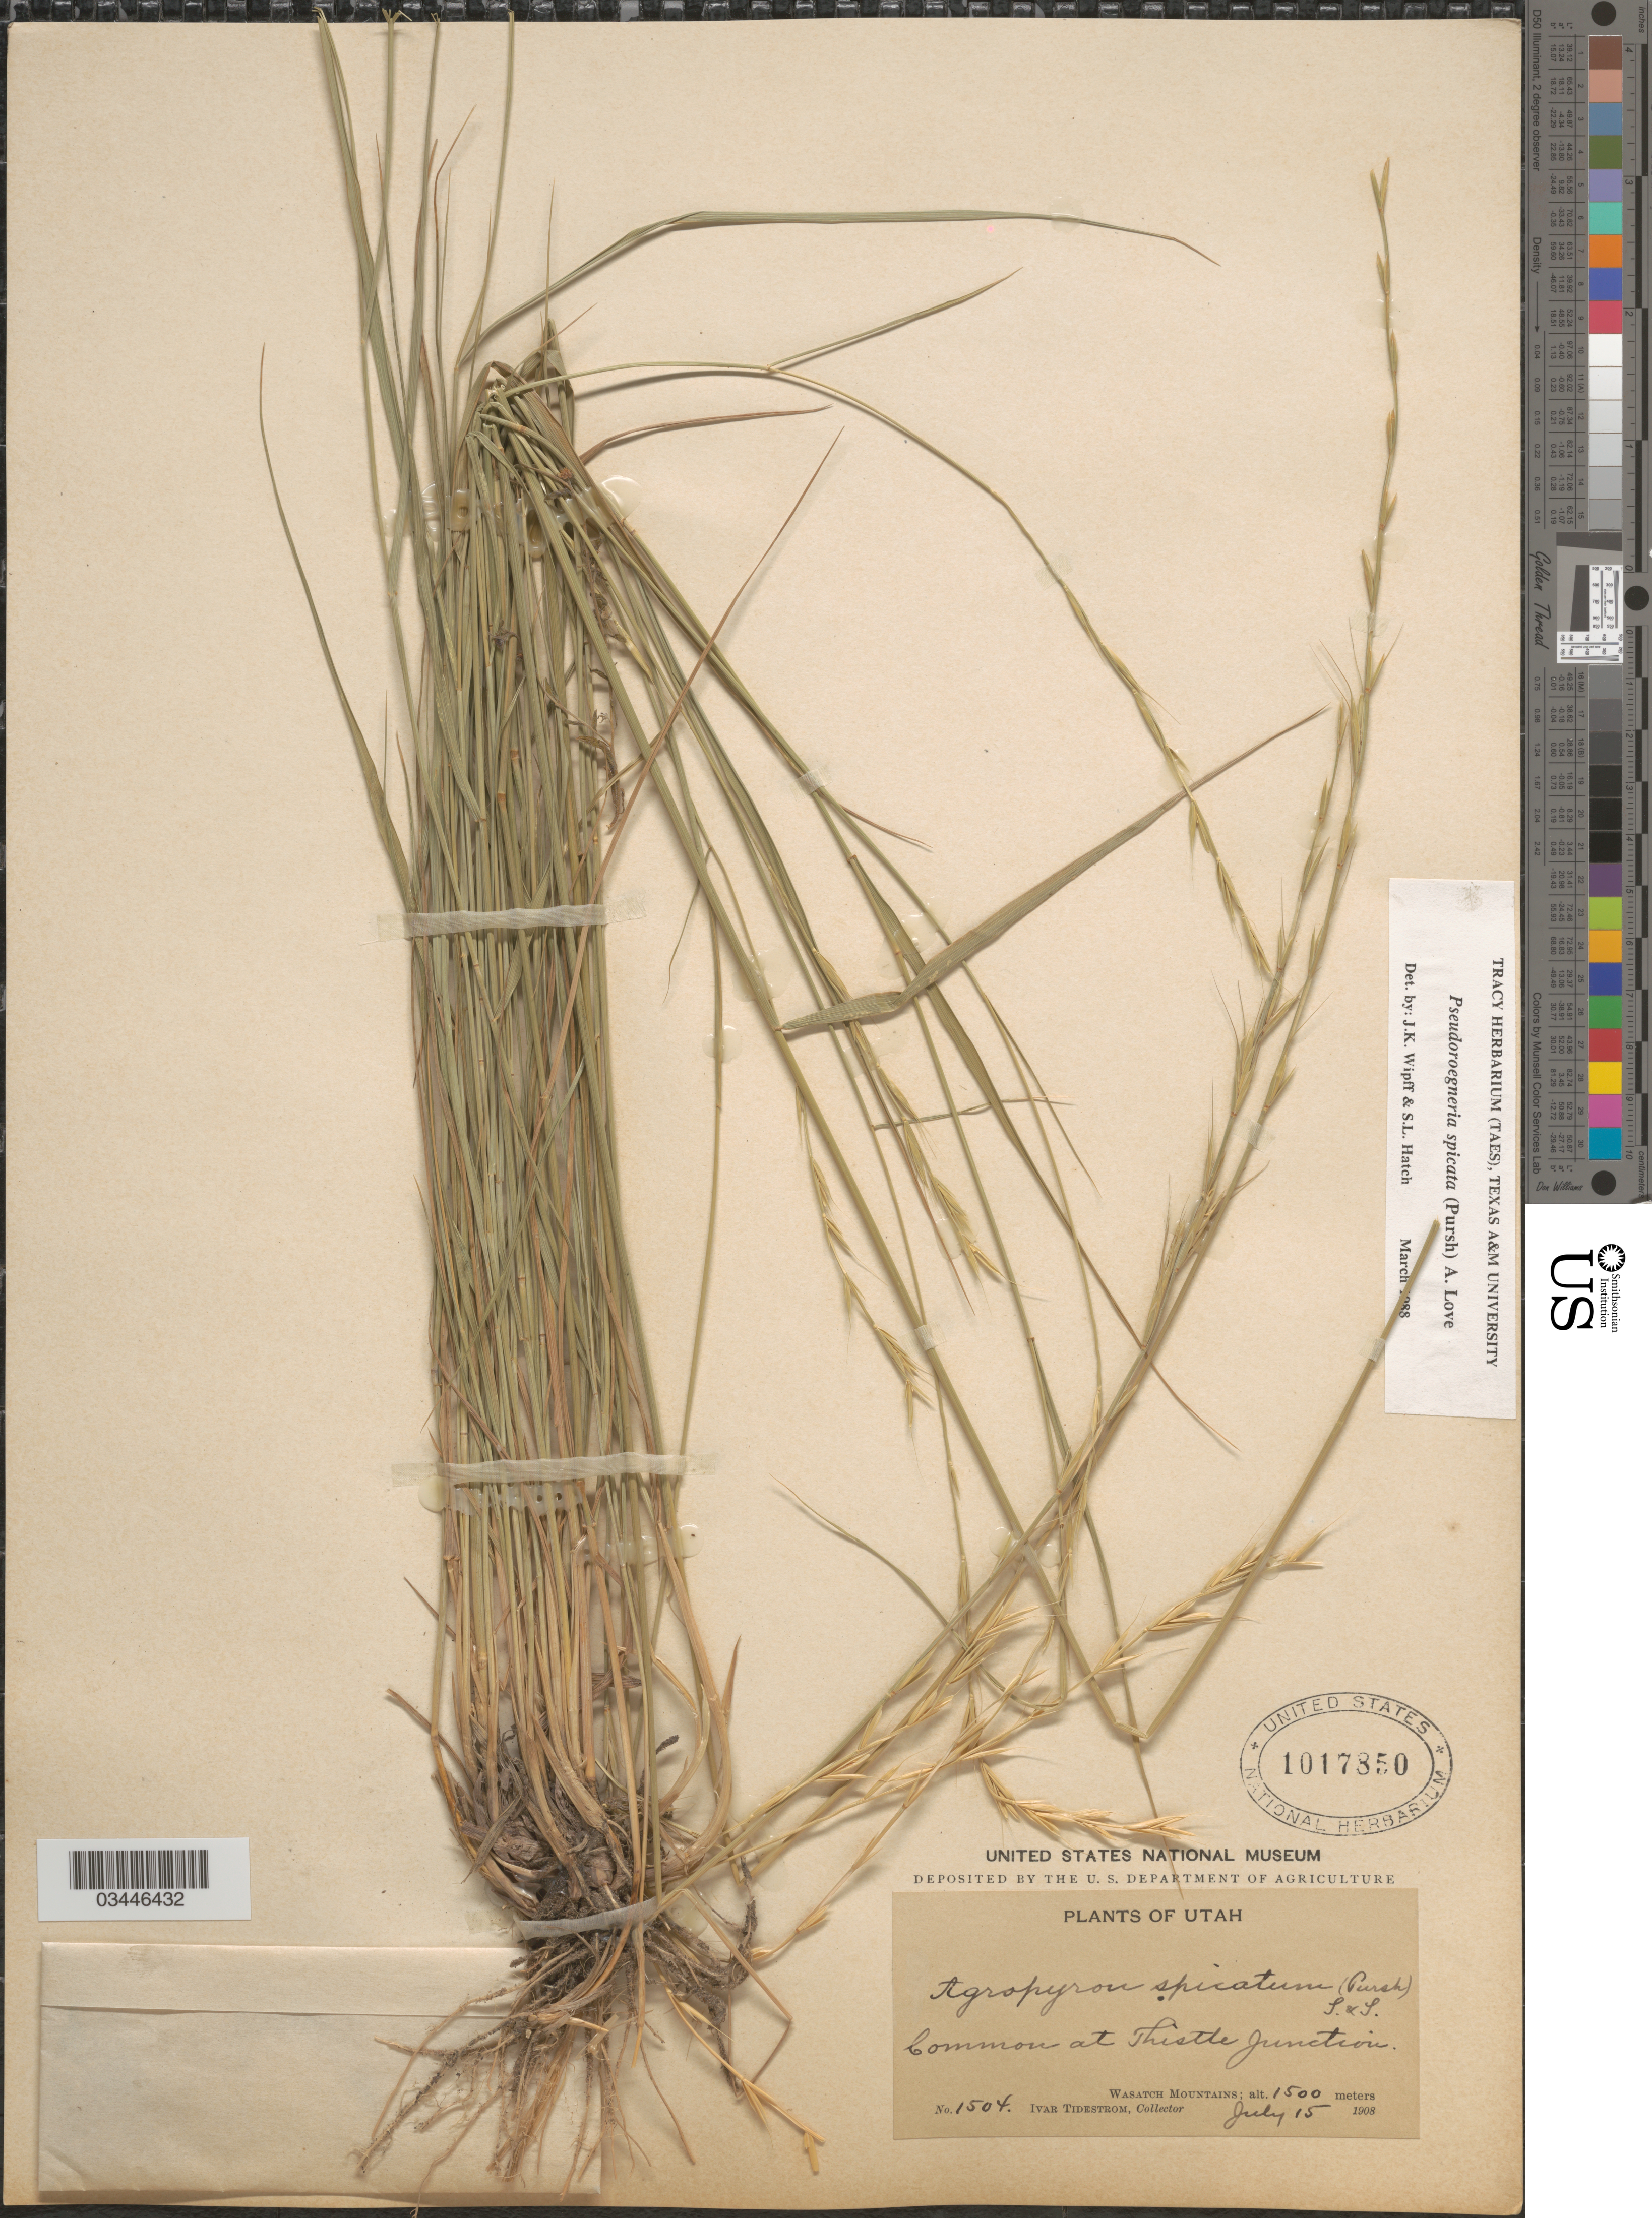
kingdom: Plantae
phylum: Tracheophyta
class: Liliopsida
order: Poales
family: Poaceae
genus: Pseudoroegneria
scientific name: Pseudoroegneria spicata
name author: (Pursh) Á. Löve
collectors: I. F. Tidestrom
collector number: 1504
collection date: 1908-07-15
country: United States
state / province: Utah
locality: Common at Thistle junction. Wasatch Mountains.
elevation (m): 1500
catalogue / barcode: US 1017850